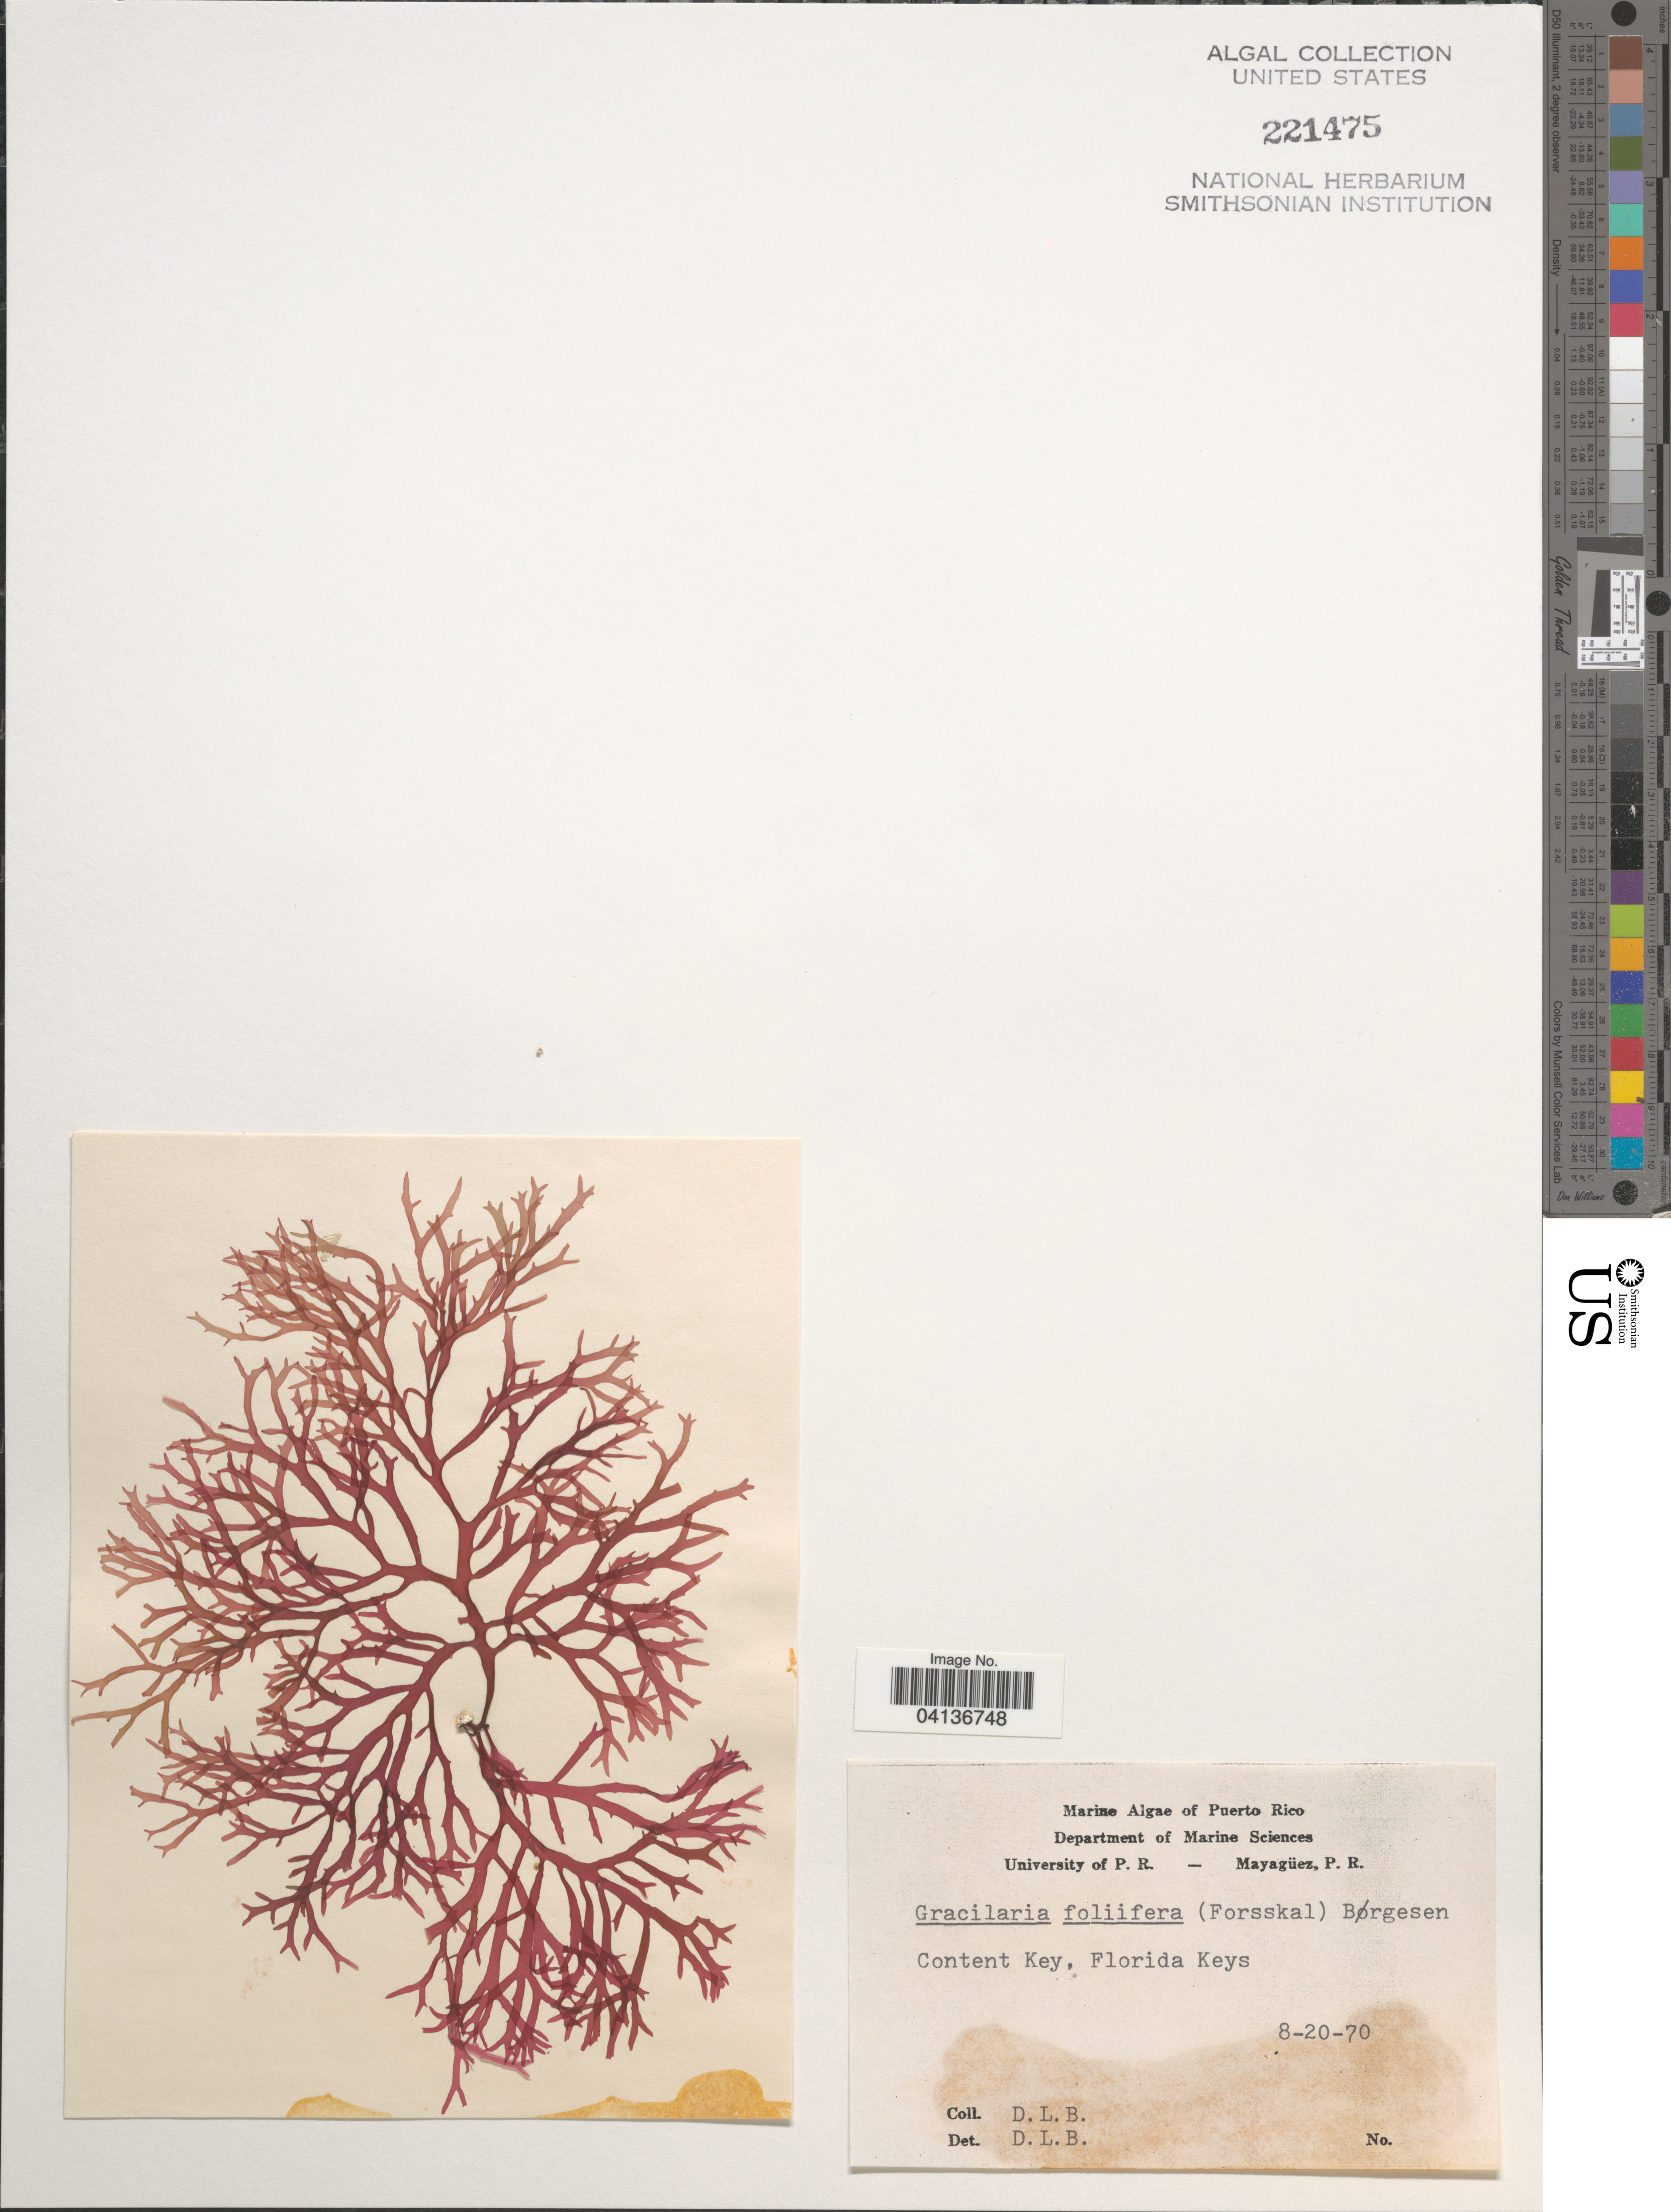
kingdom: Plantae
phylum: Rhodophyta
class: Florideophyceae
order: Gracilariales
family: Gracilariaceae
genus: Gracilaria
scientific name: Gracilaria foliifera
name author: (Forssk.) Børgesen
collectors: D. L. B.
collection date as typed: Transcribed d/m/y: 20/8/70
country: United States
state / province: Florida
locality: Content Key, Florida Keys.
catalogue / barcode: US 221475